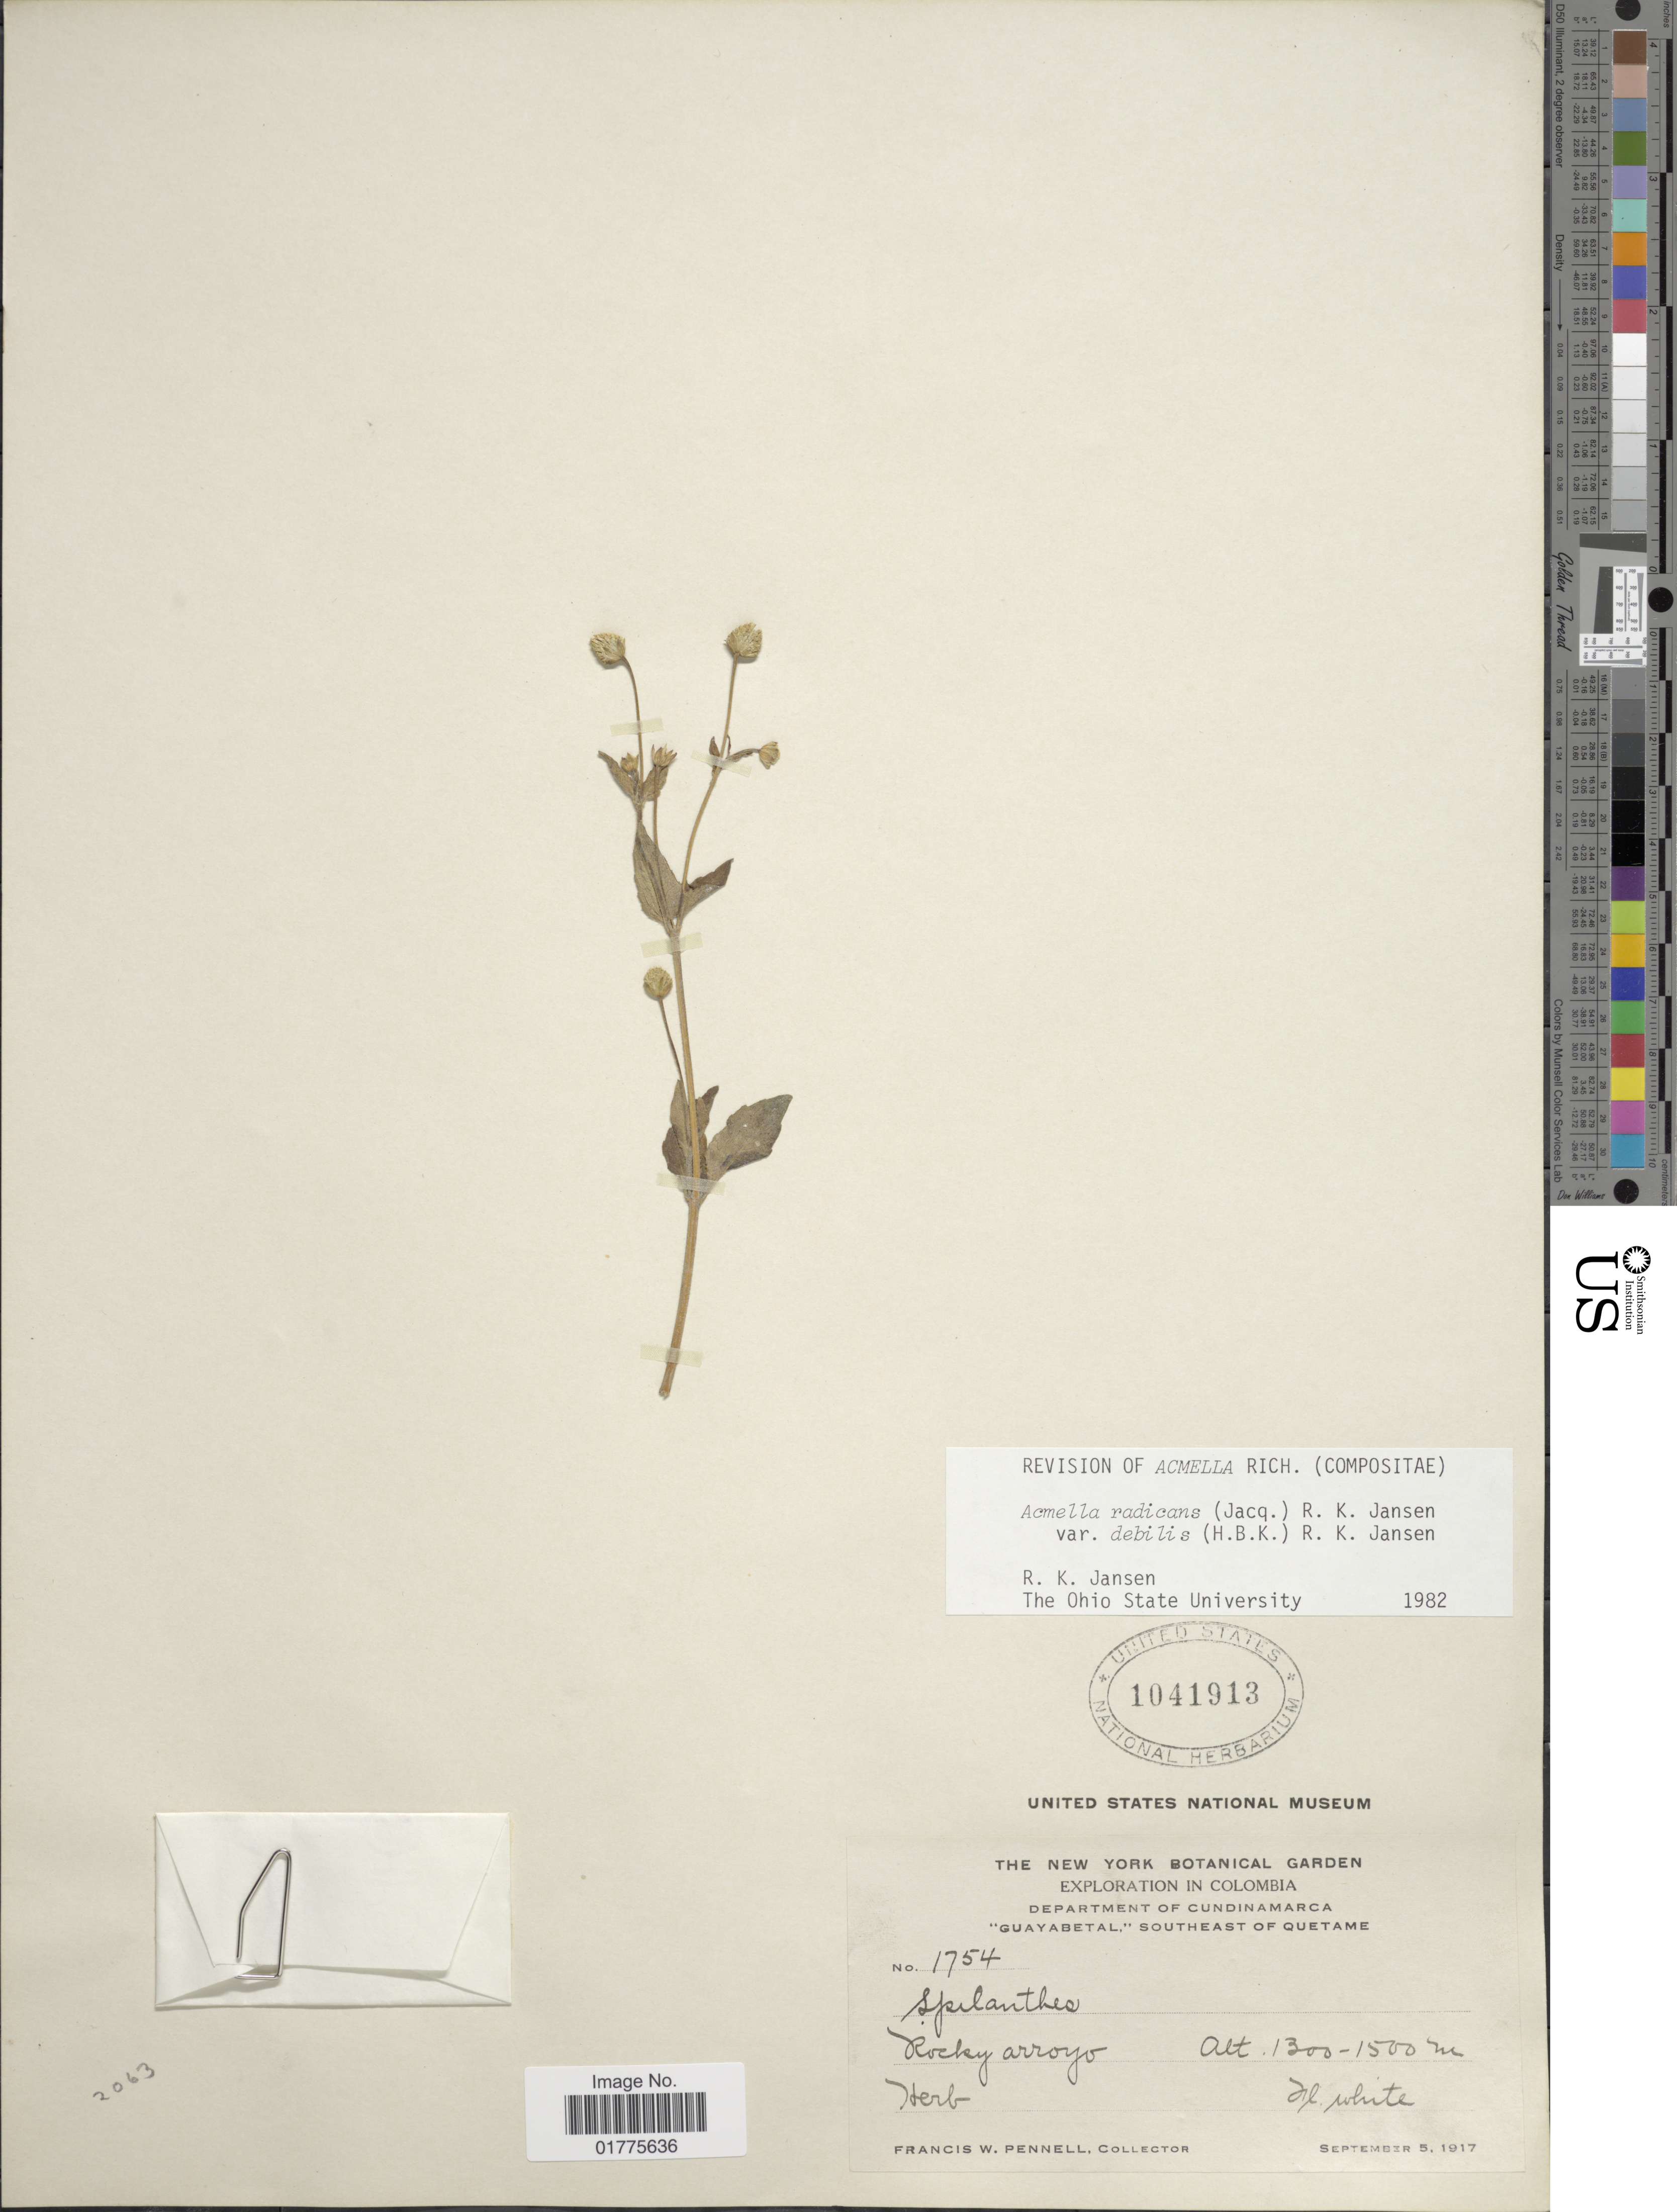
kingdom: Plantae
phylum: Tracheophyta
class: Magnoliopsida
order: Asterales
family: Asteraceae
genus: Acmella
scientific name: Acmella radicans var. debilis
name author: (Kunth) R.K. Jansen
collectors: F. W. Pennell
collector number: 1754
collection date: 1917-09-05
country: Colombia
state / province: Cundinamarca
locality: Guayabetal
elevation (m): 1300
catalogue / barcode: US 1041913